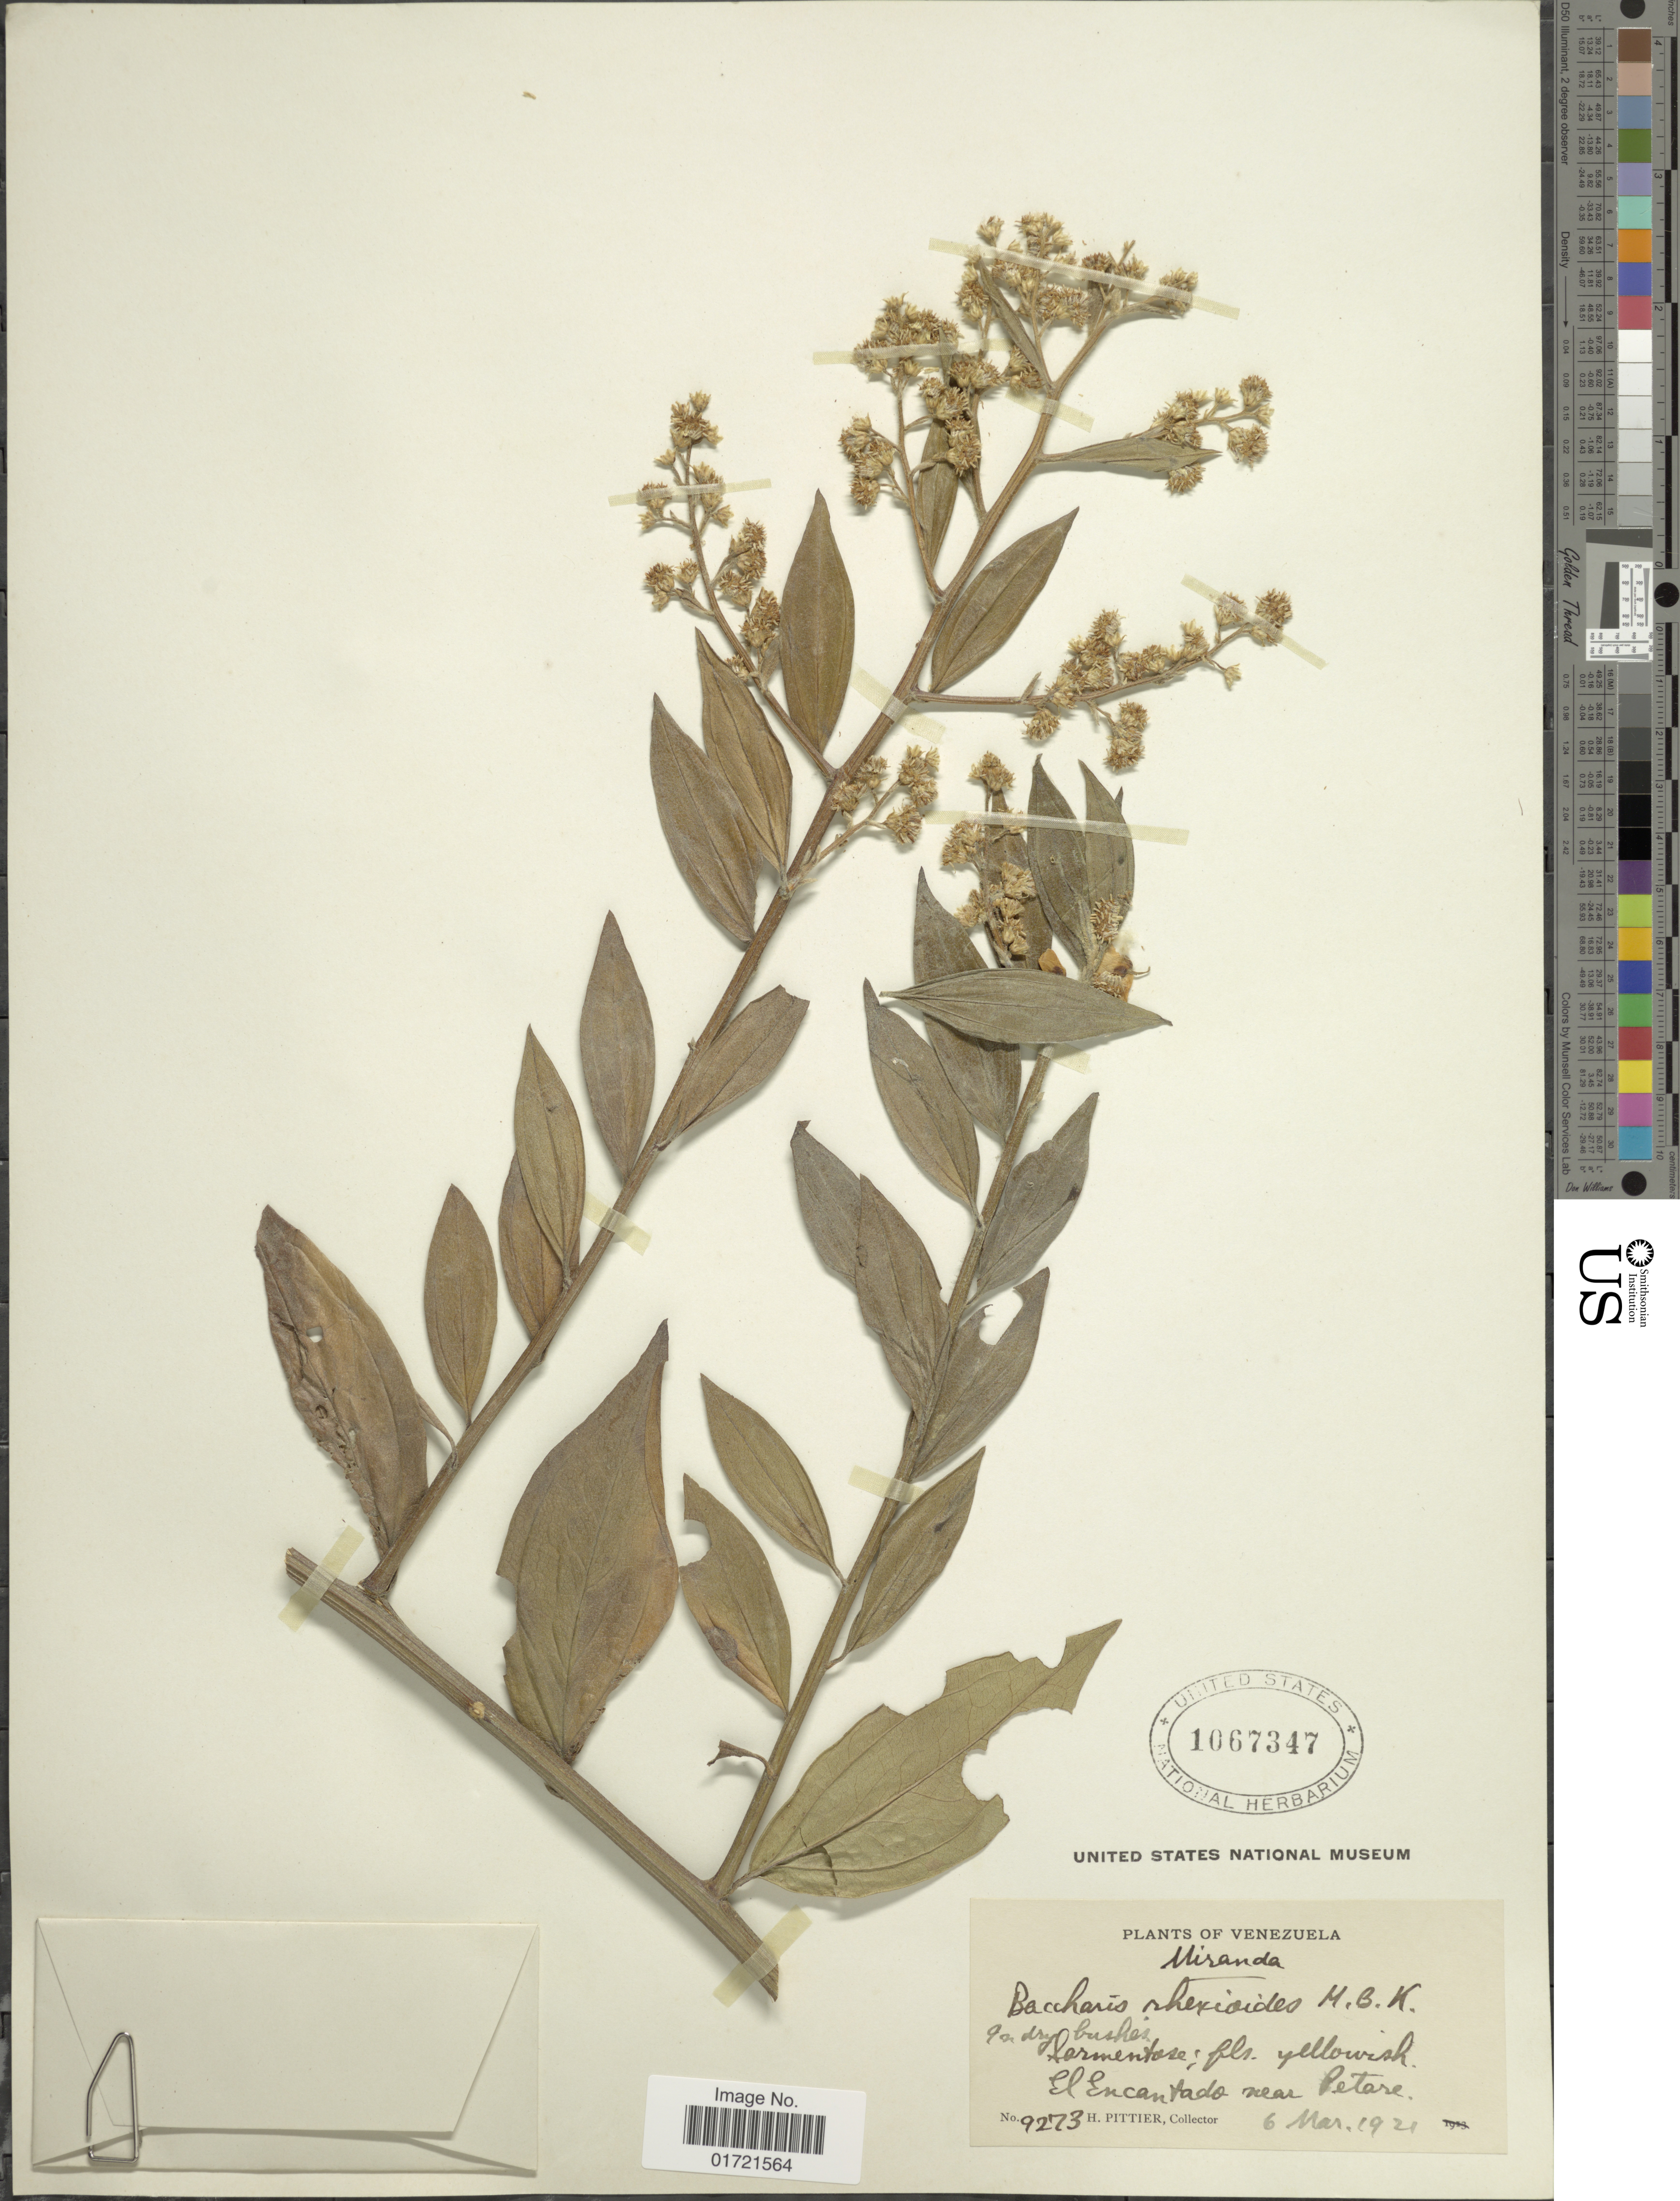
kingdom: Plantae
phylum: Tracheophyta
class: Magnoliopsida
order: Asterales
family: Asteraceae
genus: Baccharis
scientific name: Baccharis trinervis var. rhexioides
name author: (Kunth) Baker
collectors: H. F. Pittier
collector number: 9273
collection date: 1921-03-06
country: Venezuela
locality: El Encantado near Petare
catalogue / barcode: US 1067347